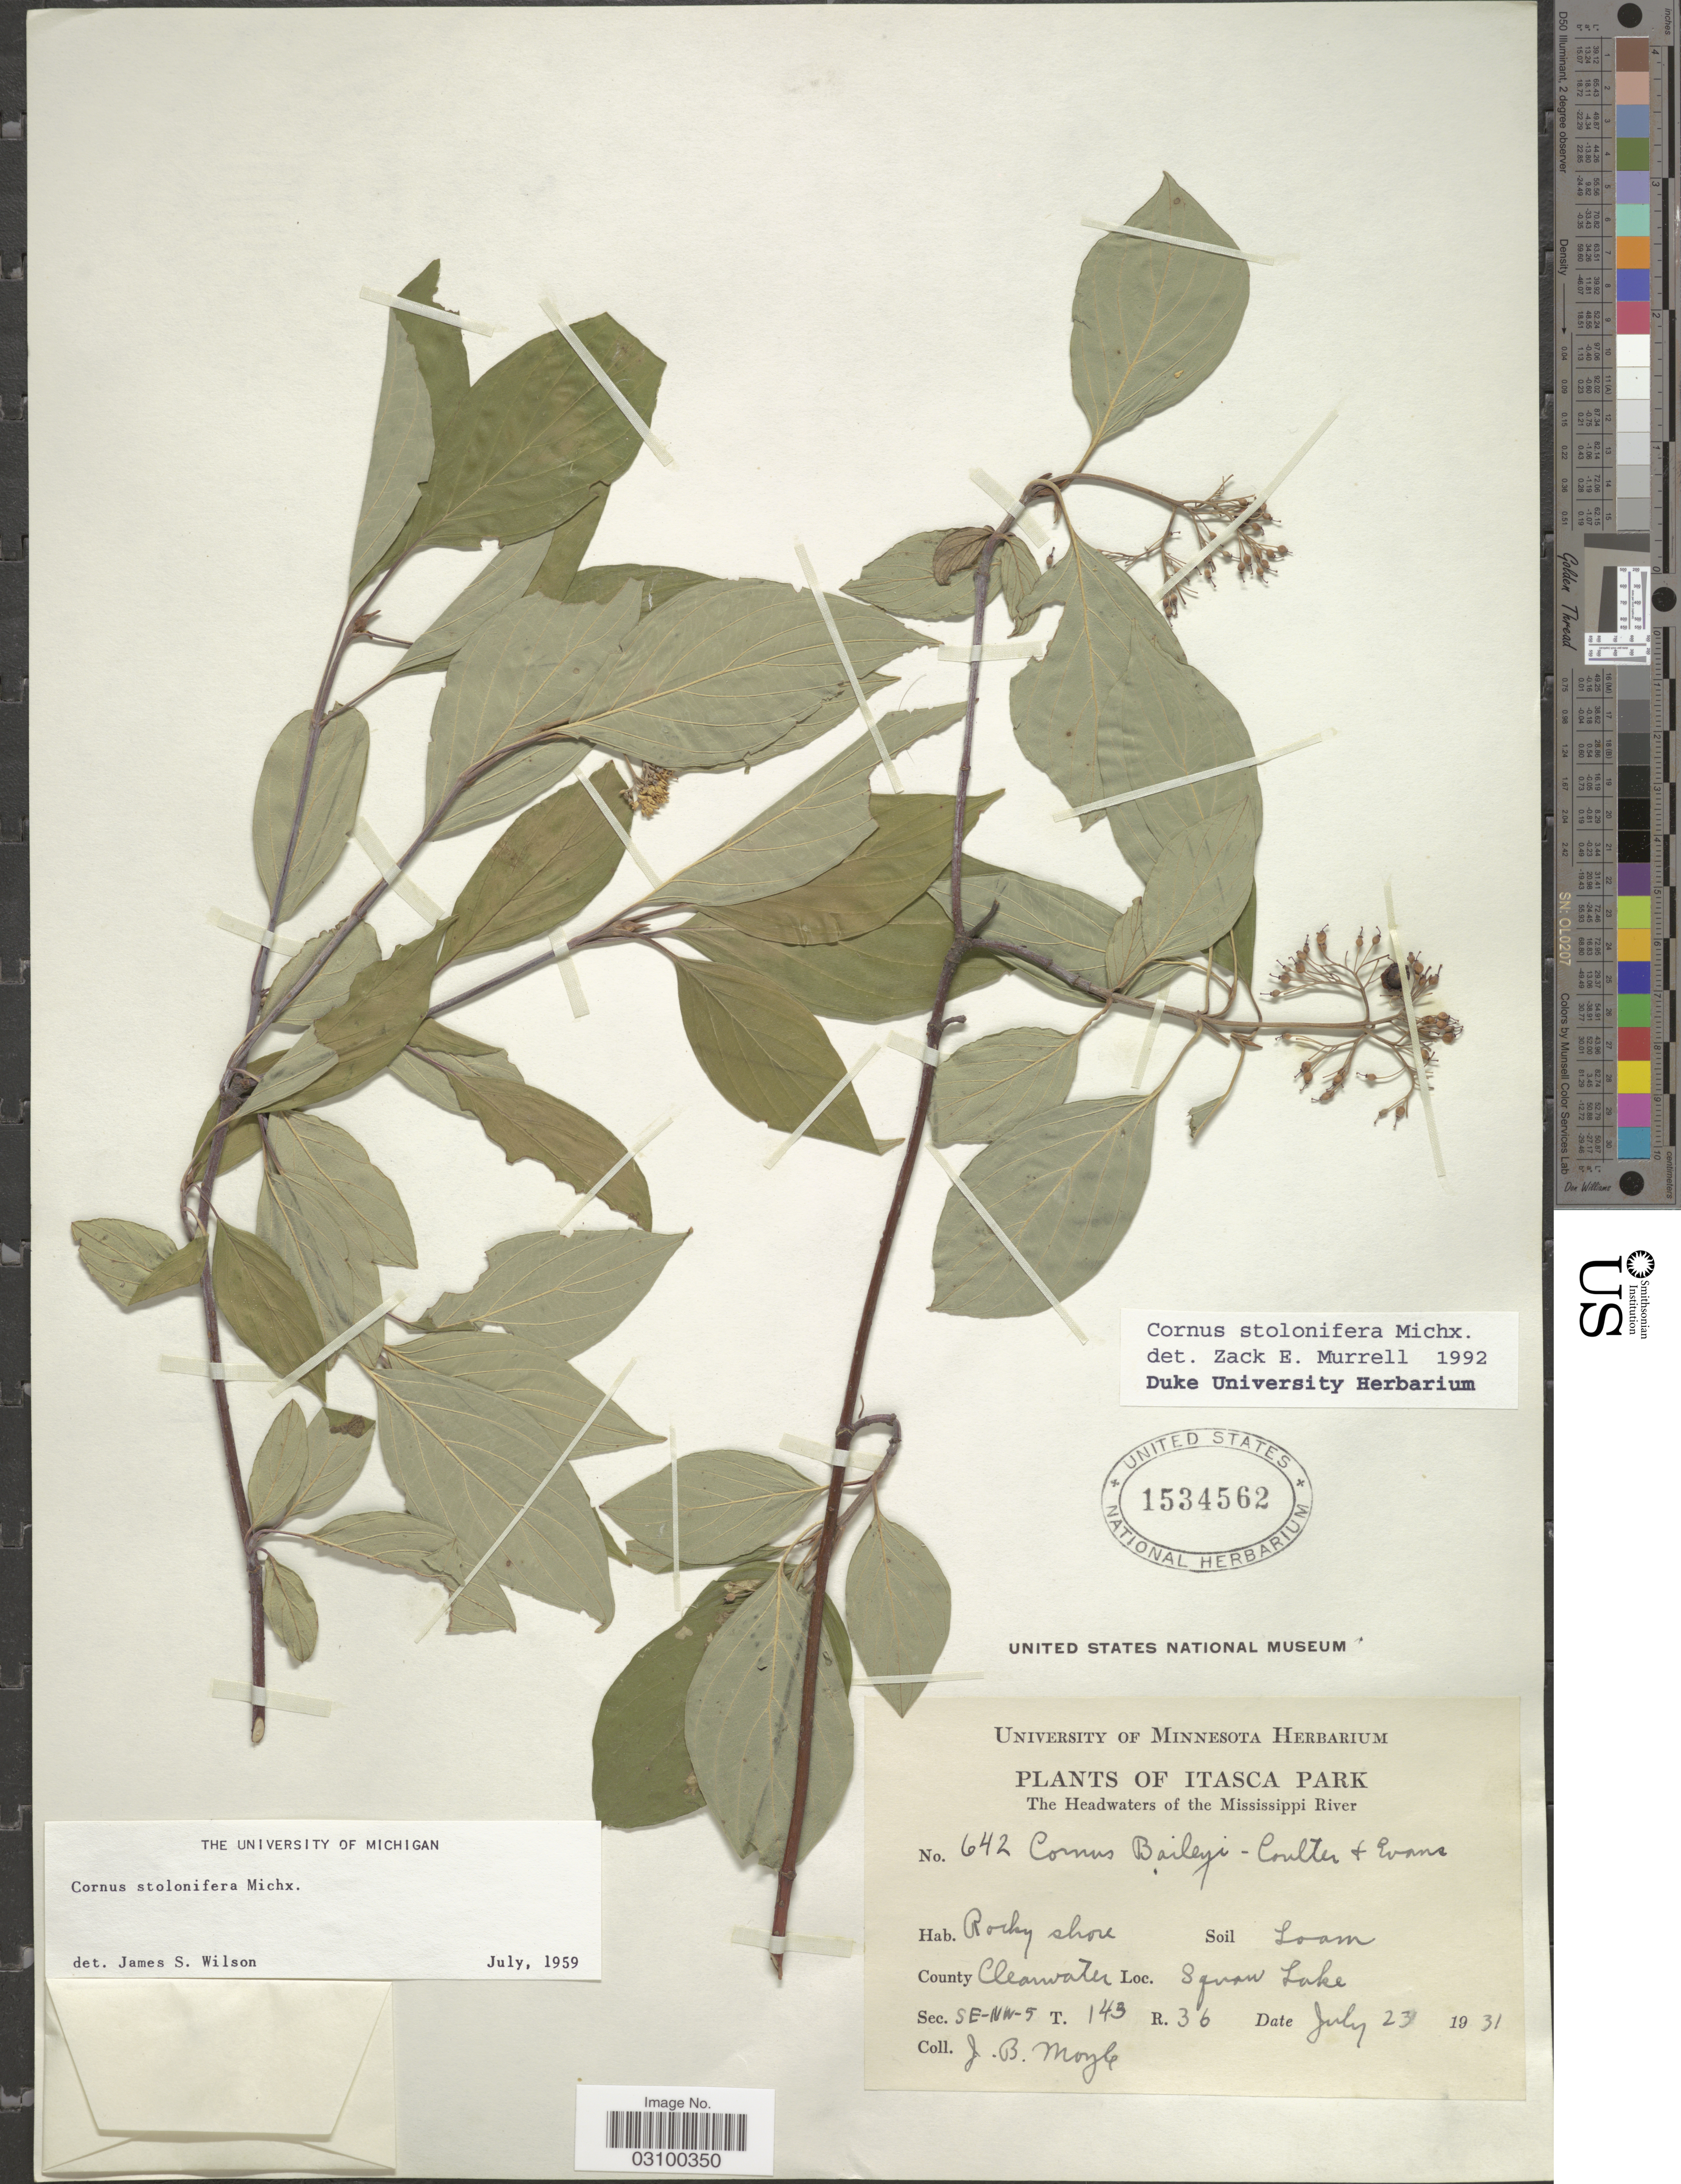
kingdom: Plantae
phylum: Tracheophyta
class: Magnoliopsida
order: Cornales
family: Cornaceae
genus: Cornus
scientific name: Cornus sericea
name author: L.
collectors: J. Moyle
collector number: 642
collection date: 1931-07-23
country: United States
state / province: Minnesota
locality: Itasca Park. The Headwaters of the Mississippi River. County Clearwater. Squaw Lake. Sec. SE-NW-5 T.143 R.36.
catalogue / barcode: US 1534562